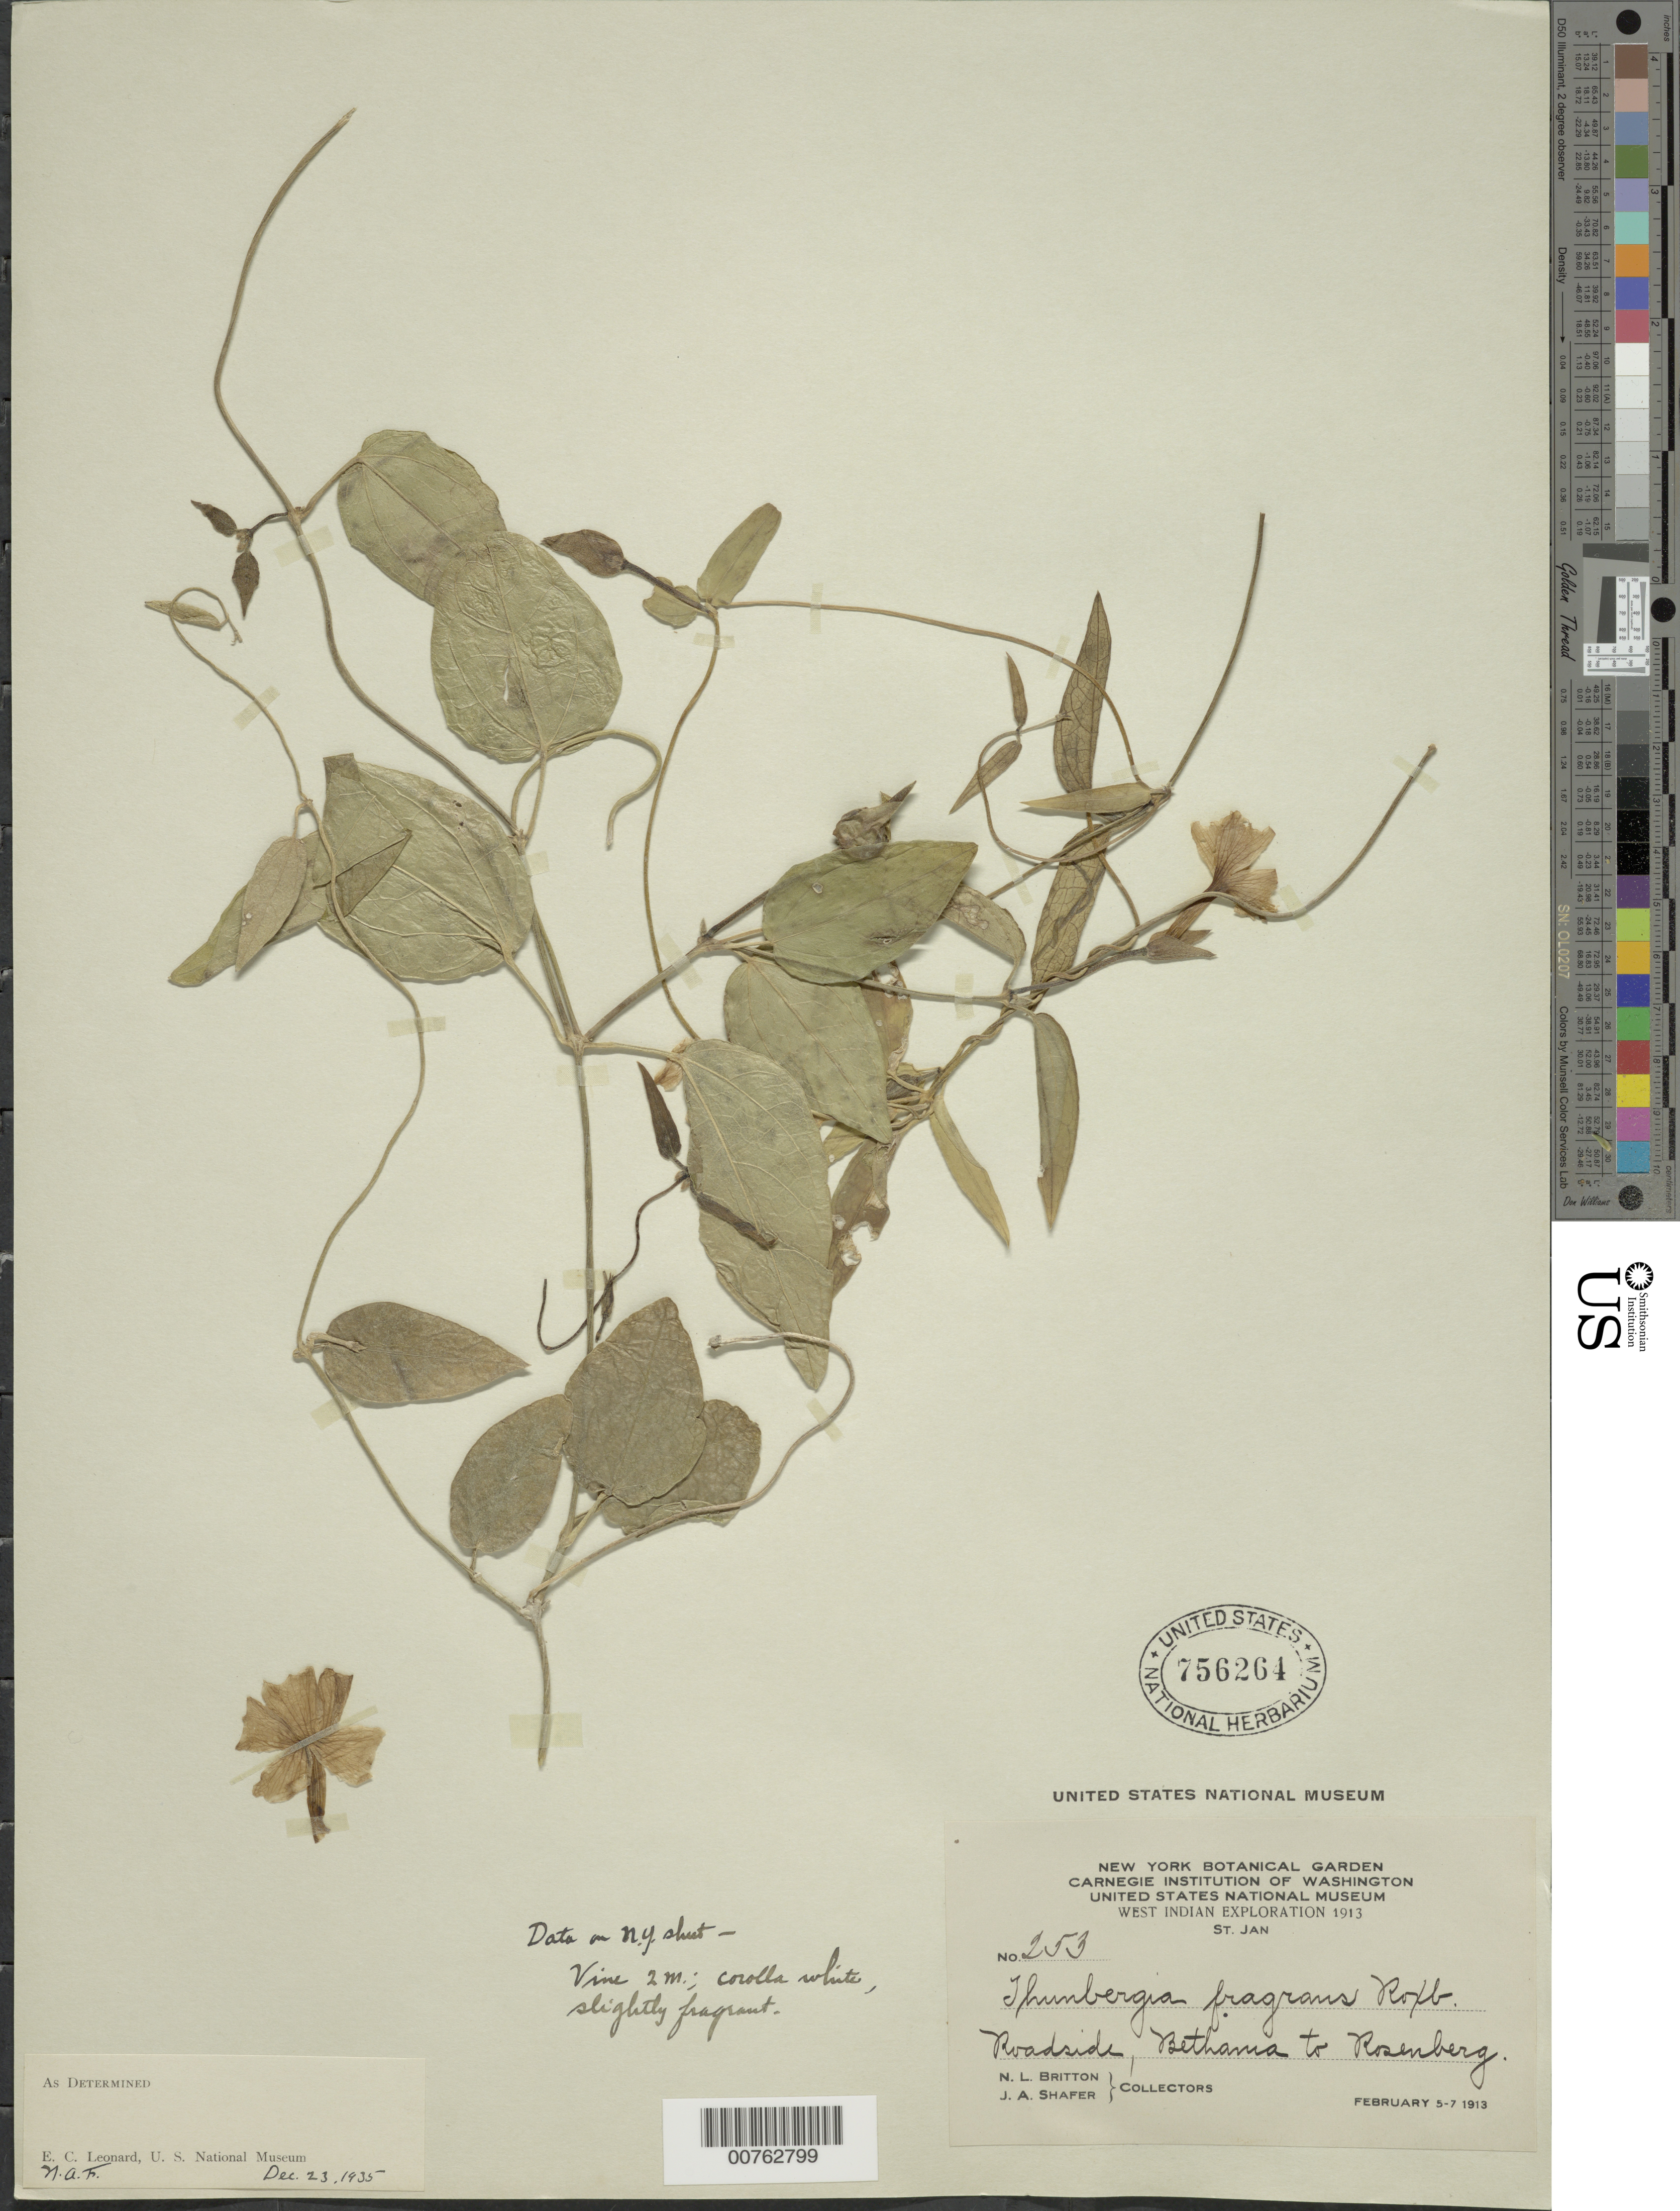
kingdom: Plantae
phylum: Tracheophyta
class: Magnoliopsida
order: Lamiales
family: Acanthaceae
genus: Thunbergia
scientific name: Thunbergia fragrans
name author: Roxb.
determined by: Leonard, Emery C., (US)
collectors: N. Britton & J. A. Shafer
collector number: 253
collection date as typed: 05 Feb 1913 to 07 Feb 1913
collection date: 1913-02-05/1913-02-07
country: U.S. Virgin Islands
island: St. John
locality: Bethania to Rosenberg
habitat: Roadside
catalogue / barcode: US 756264